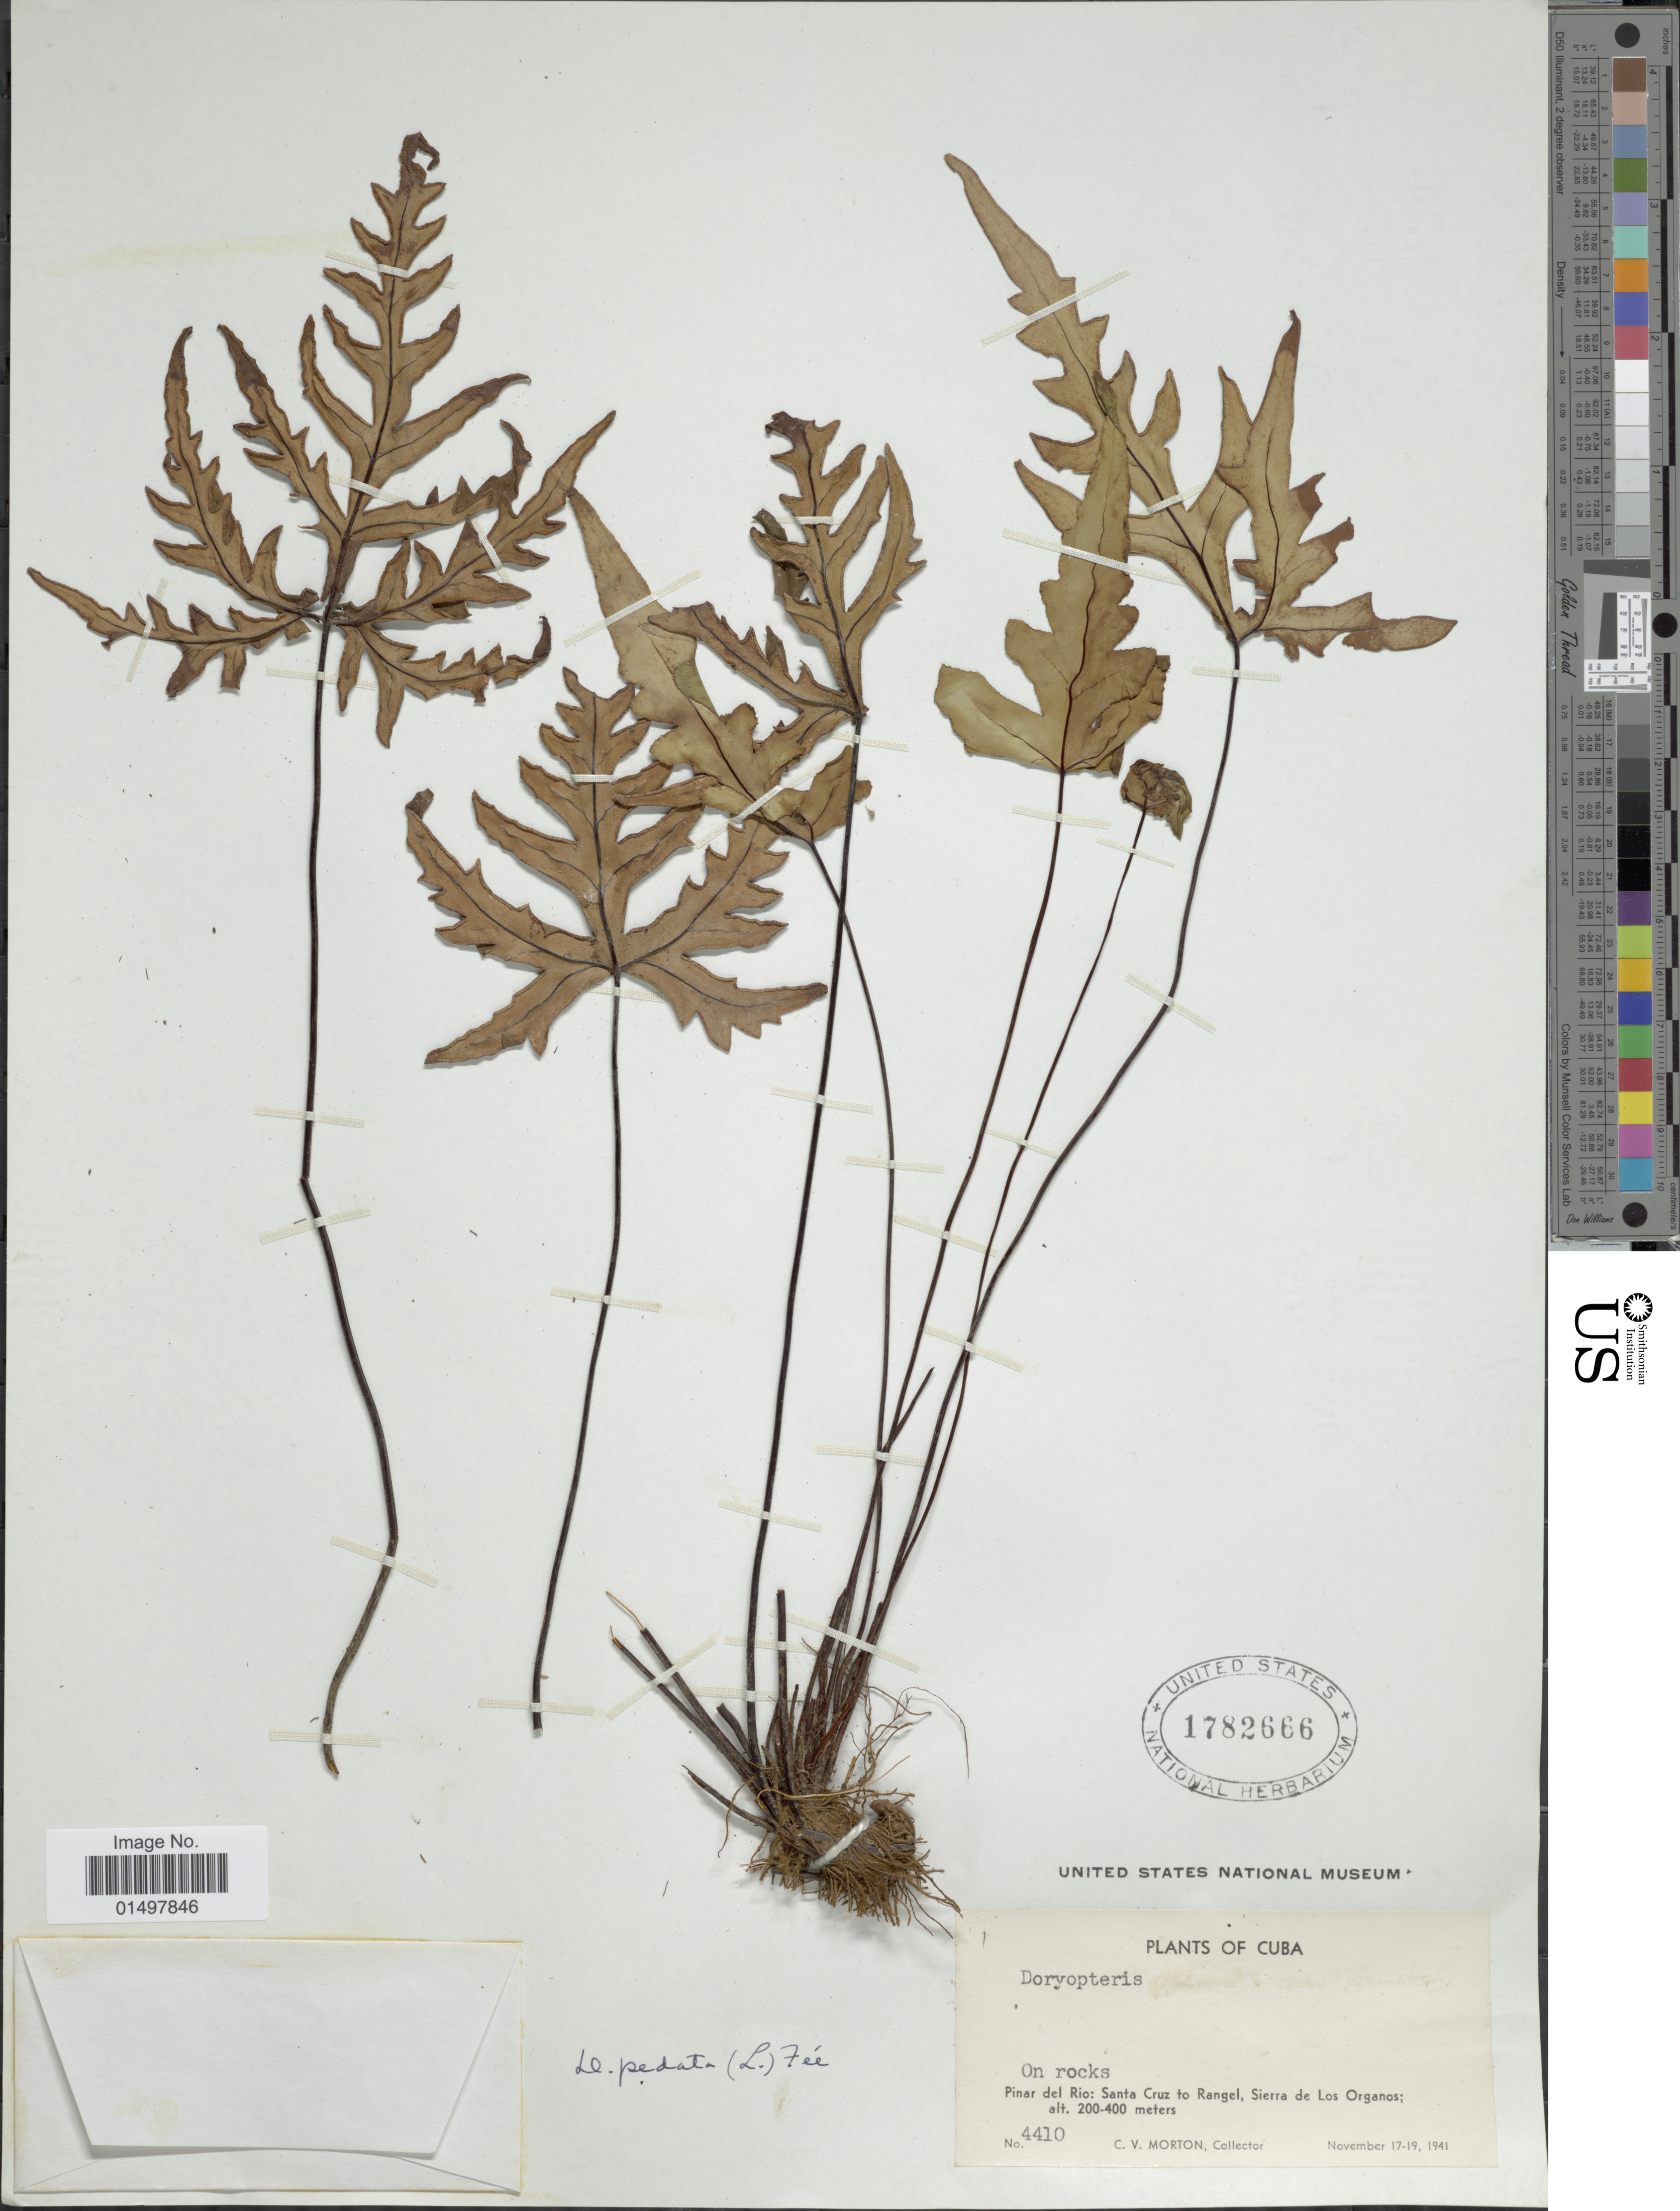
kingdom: Plantae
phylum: Tracheophyta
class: Polypodiopsida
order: Polypodiales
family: Pteridaceae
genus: Doryopteris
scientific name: Doryopteris pedata var. typica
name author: (L.) Fée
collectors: C. V. Morton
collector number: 4410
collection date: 1941-11-17/1941-11-19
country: Cuba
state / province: Pinar del Río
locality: Santa Cruz to Rangel, Sierra de Los Organos.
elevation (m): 200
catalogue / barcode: US 1782666